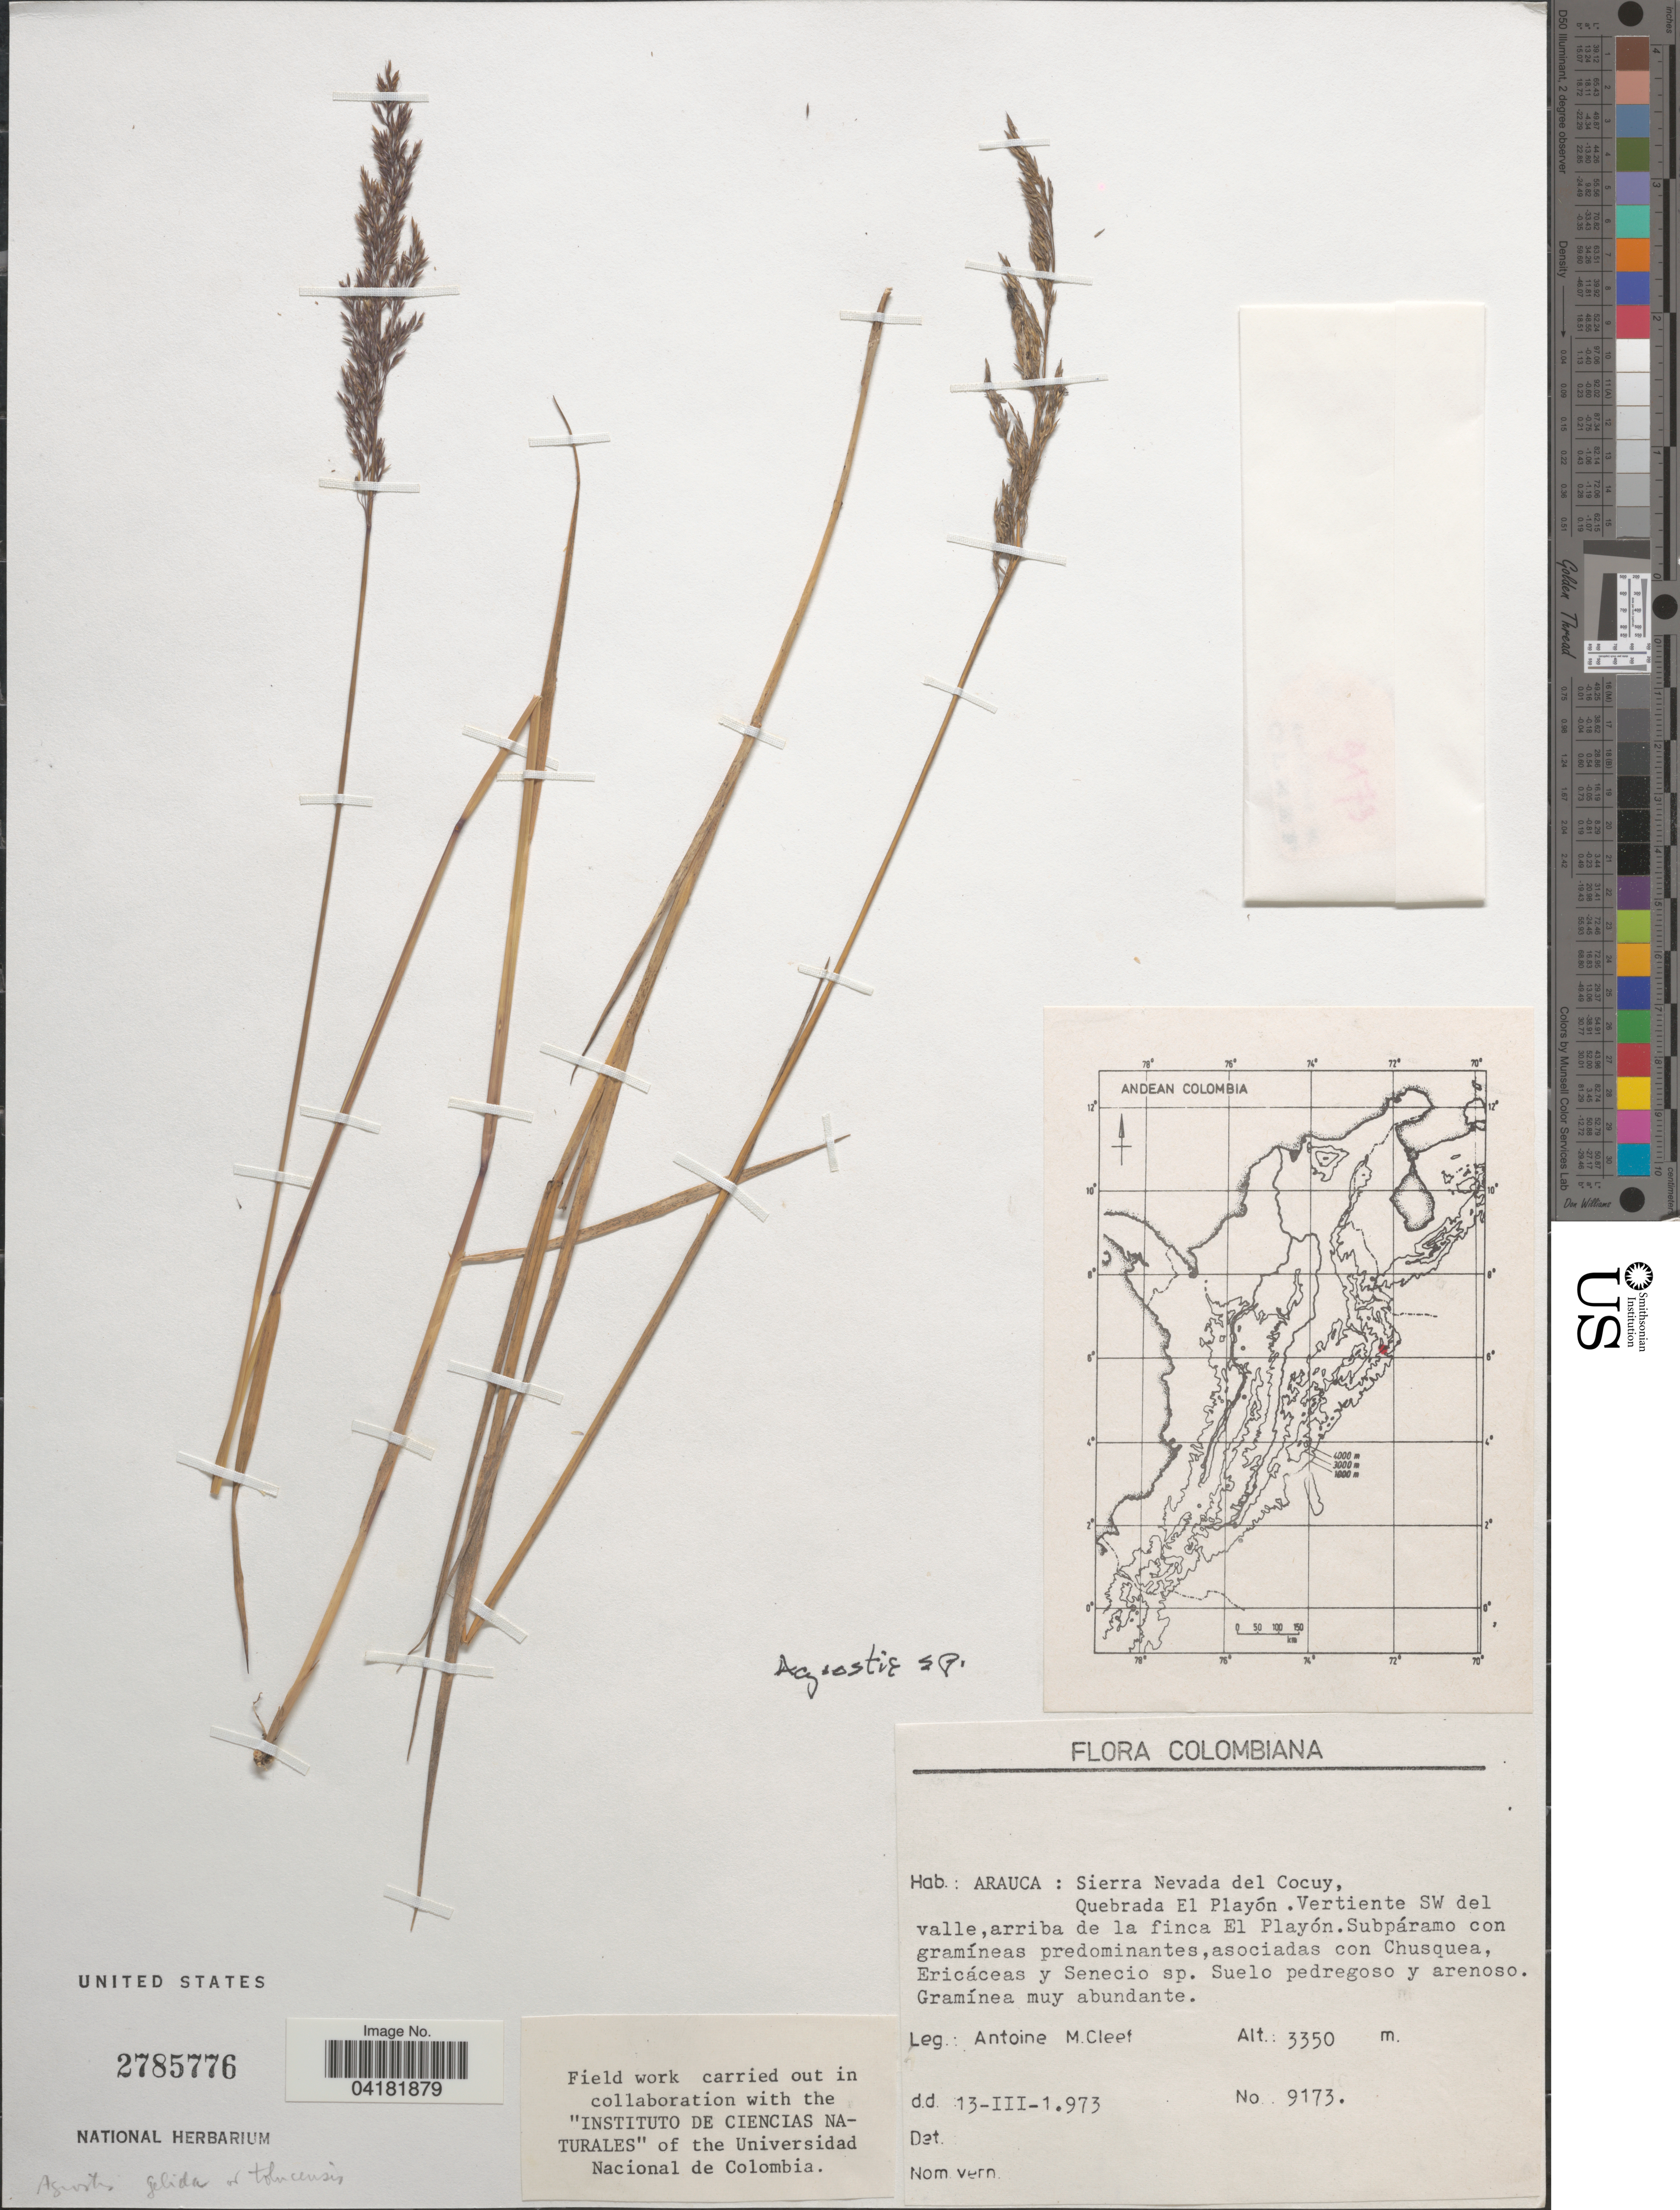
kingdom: Plantae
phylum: Tracheophyta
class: Liliopsida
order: Poales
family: Poaceae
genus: Agrostis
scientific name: Agrostis sp.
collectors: A. M. Cleef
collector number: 9173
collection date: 1973-03-13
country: Colombia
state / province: Arauca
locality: Colombiana. Sierra Nevada del Cocuy, Quebrada El Playón. Vertiente SW del valle, arriba de la finca El Playón.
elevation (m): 3350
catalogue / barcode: US 2785776